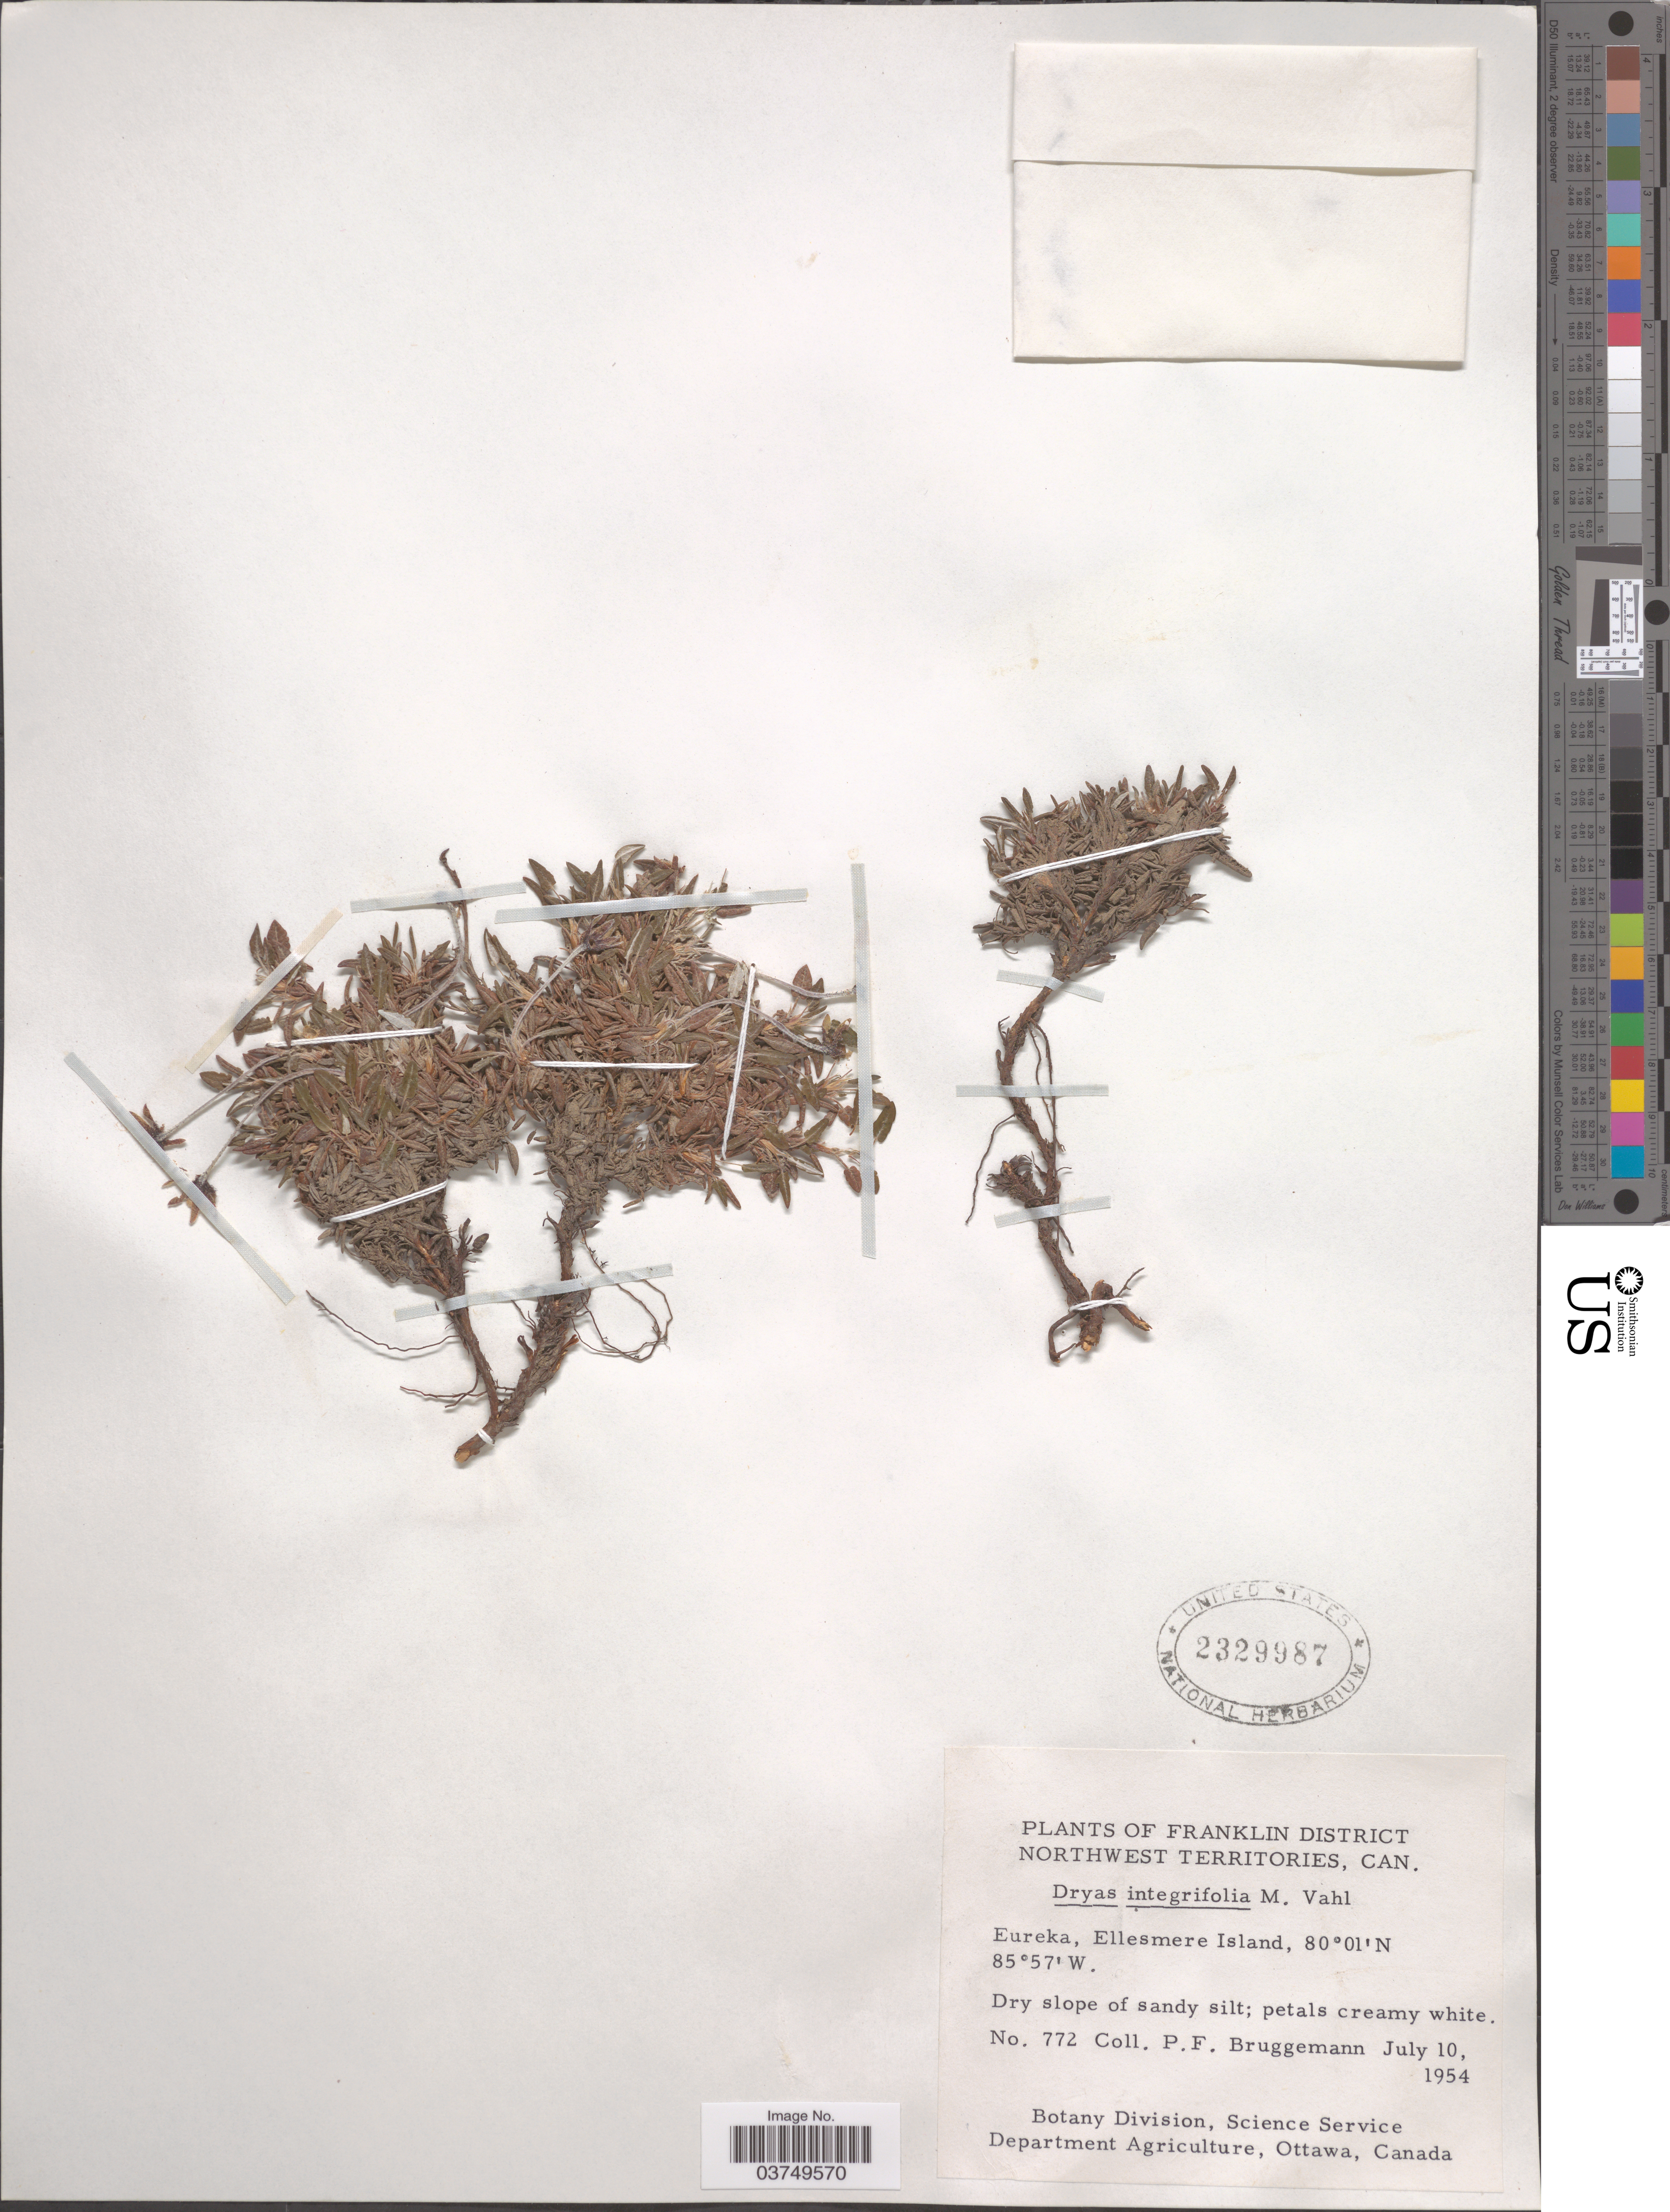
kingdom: Plantae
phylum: Tracheophyta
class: Magnoliopsida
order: Rosales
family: Rosaceae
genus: Dryas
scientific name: Dryas integrifolia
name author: Vahl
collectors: P. Bruggemann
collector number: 772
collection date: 1954-07-10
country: Canada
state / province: Northwest Territories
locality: Franklin District. Eureka, Ellesmere Island.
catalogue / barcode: US 2329987